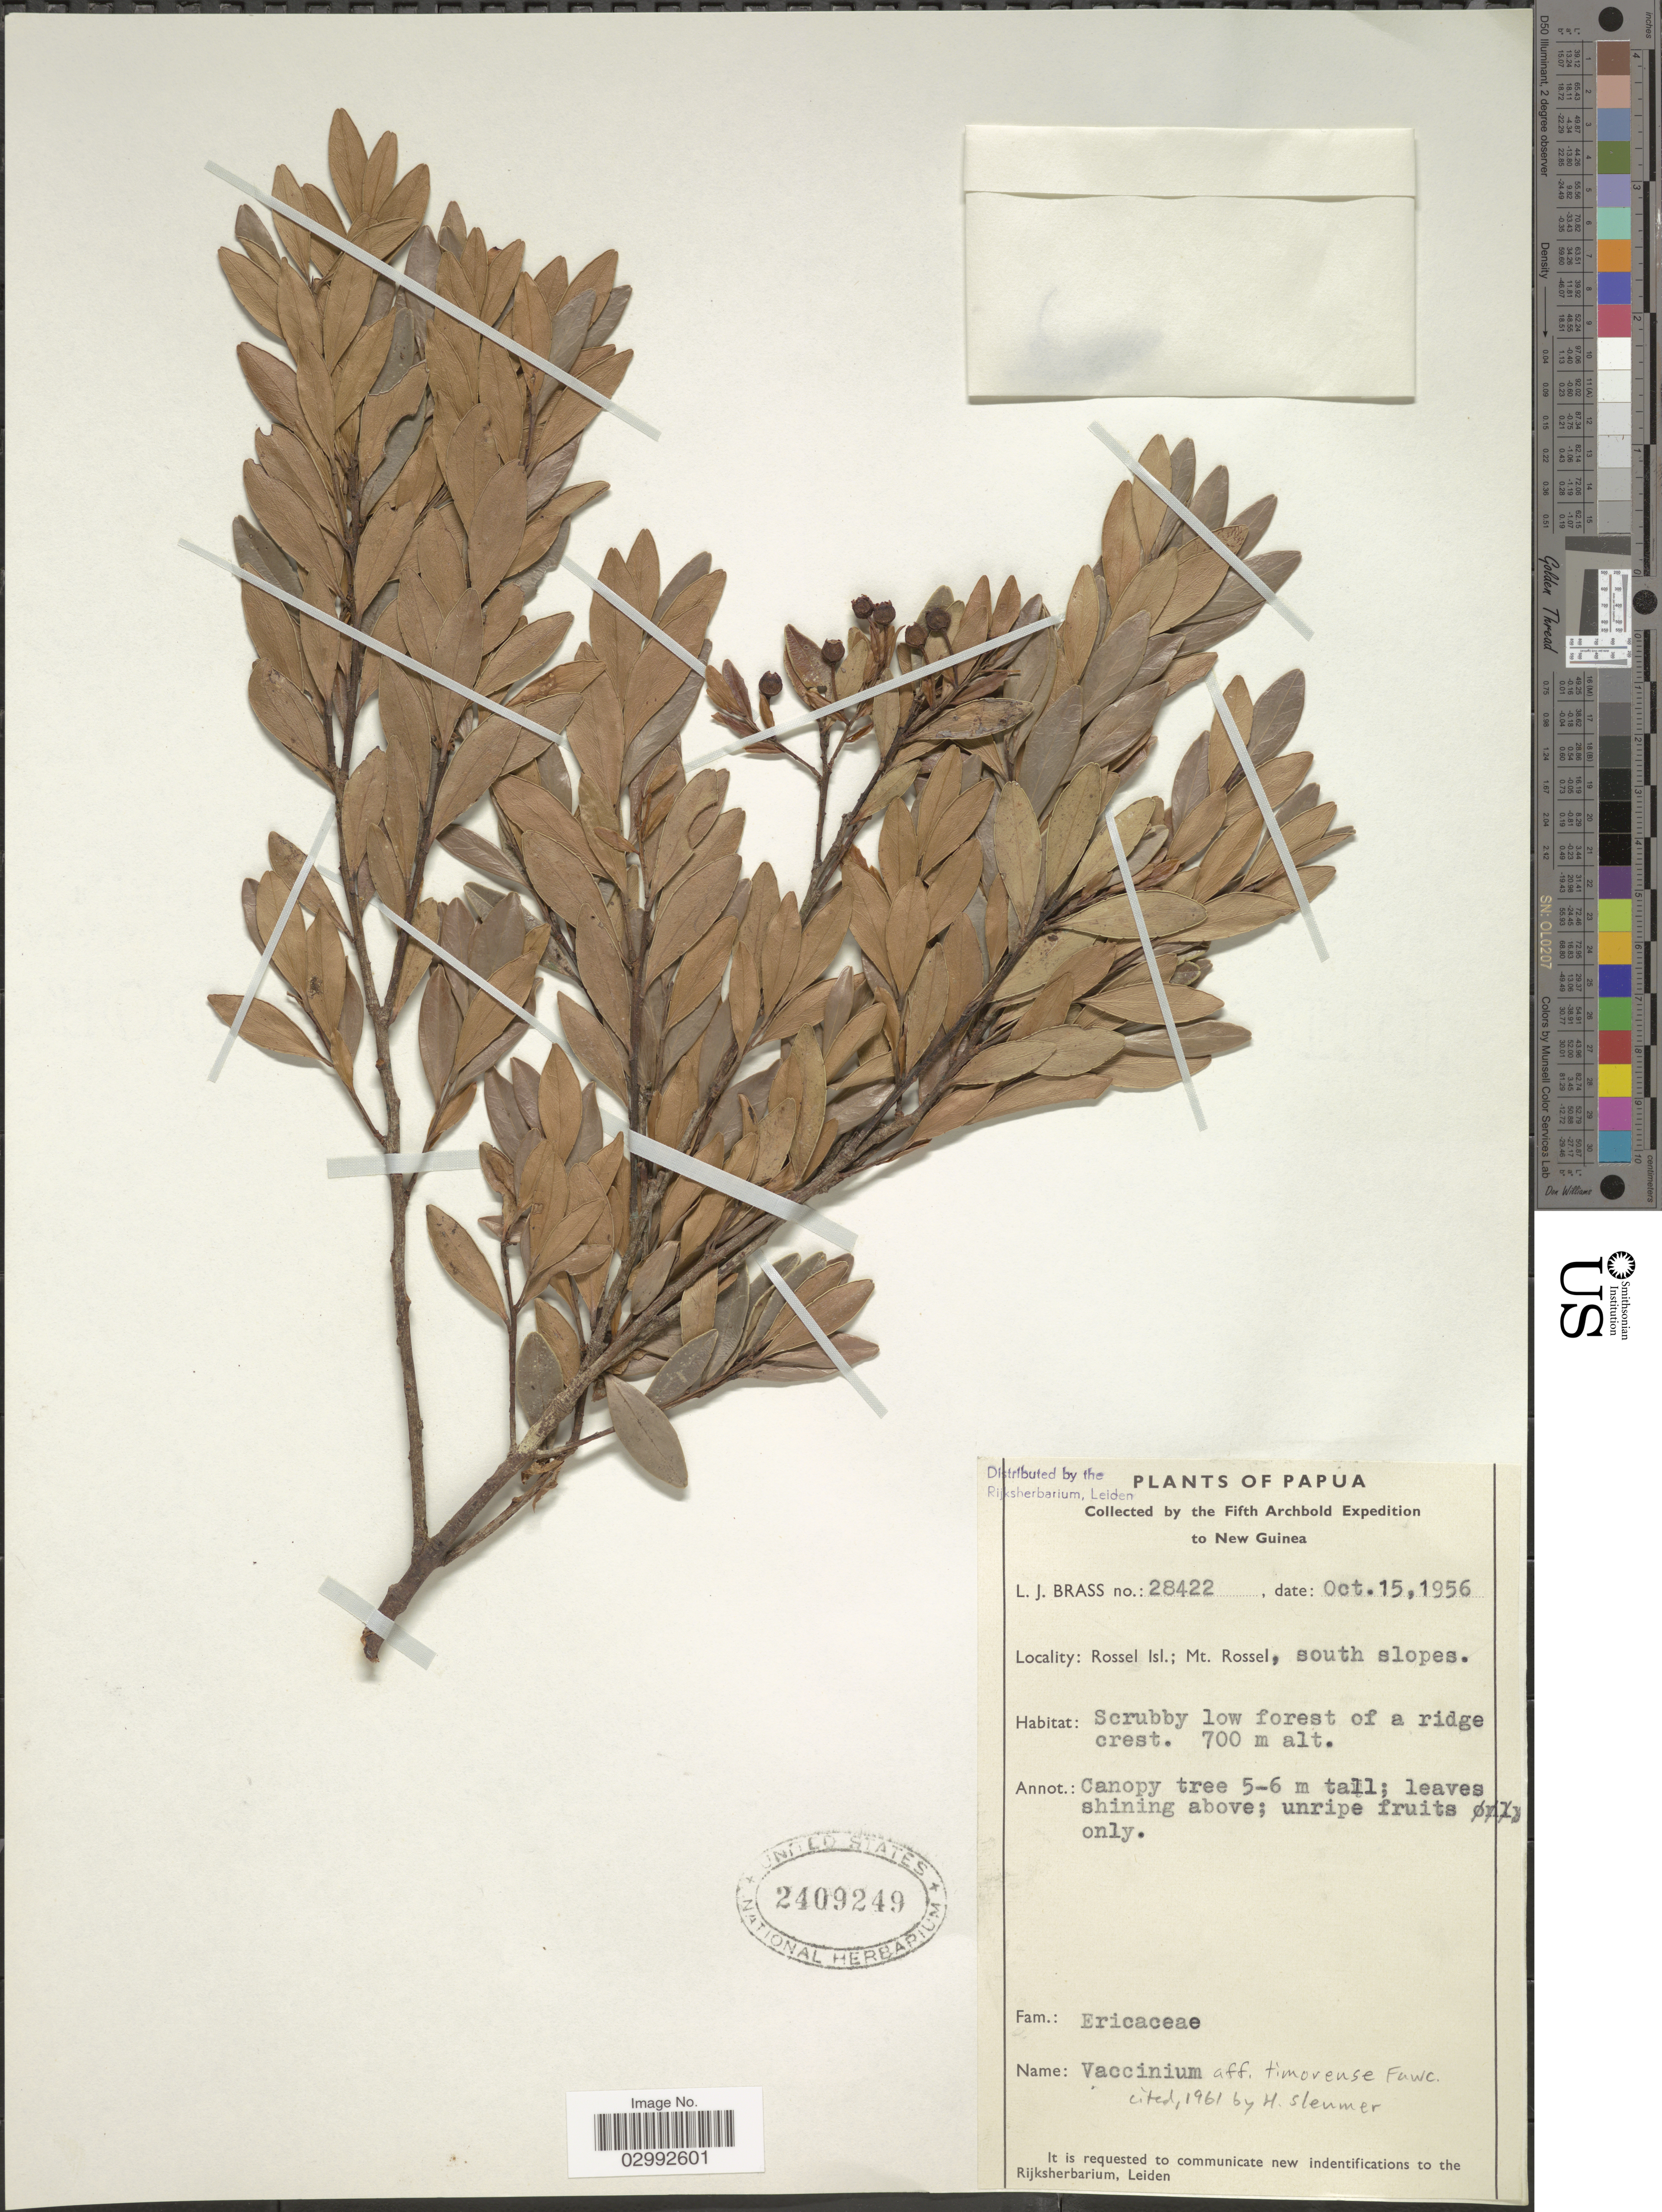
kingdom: Plantae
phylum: Tracheophyta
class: Magnoliopsida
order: Ericales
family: Ericaceae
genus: Vaccinium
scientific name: Vaccinium timorense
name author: Fawc.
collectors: L. J. Brass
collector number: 28422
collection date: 1956-10-15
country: Papua New Guinea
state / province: Milne Bay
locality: New Guinea, Rossel Isl.; Mt. Rossel, south slopes.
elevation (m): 700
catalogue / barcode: US 2409249